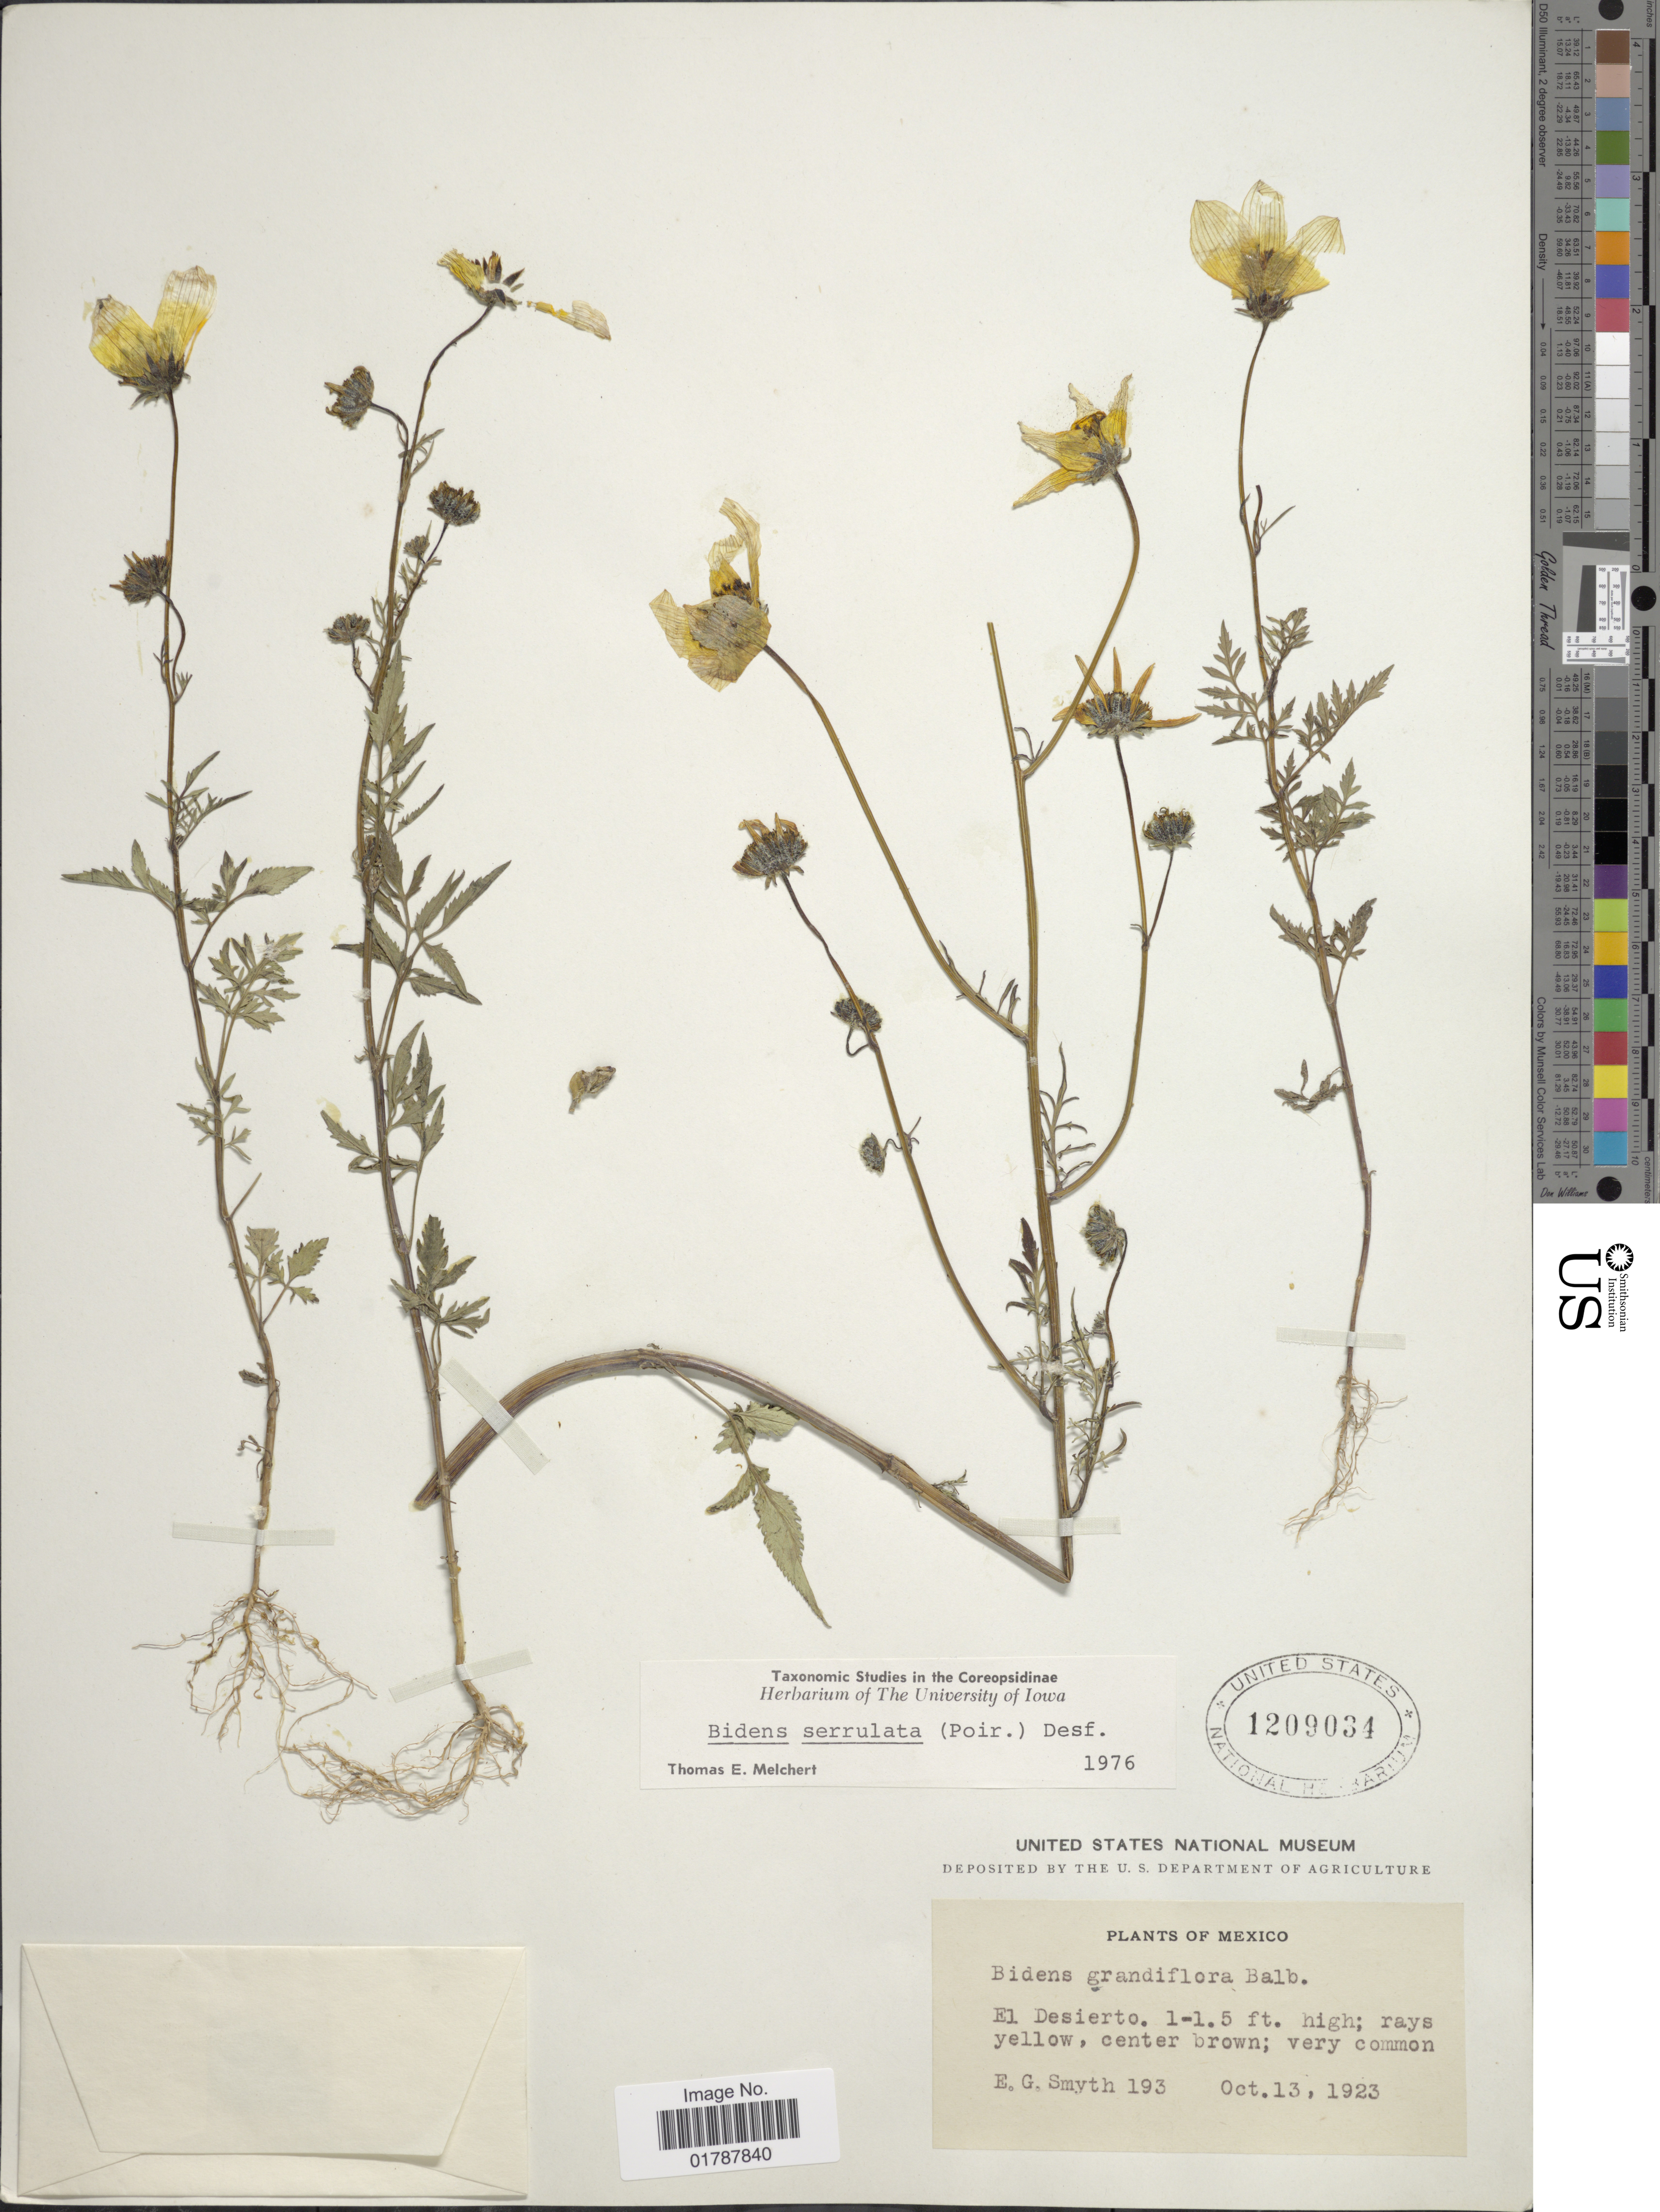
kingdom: Plantae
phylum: Tracheophyta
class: Magnoliopsida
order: Asterales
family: Asteraceae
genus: Bidens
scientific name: Bidens serrulata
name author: (Poir.) Desf.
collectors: E. Smyth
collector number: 193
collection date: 1923-10-13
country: Mexico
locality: El Desierto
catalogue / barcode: US 1209034